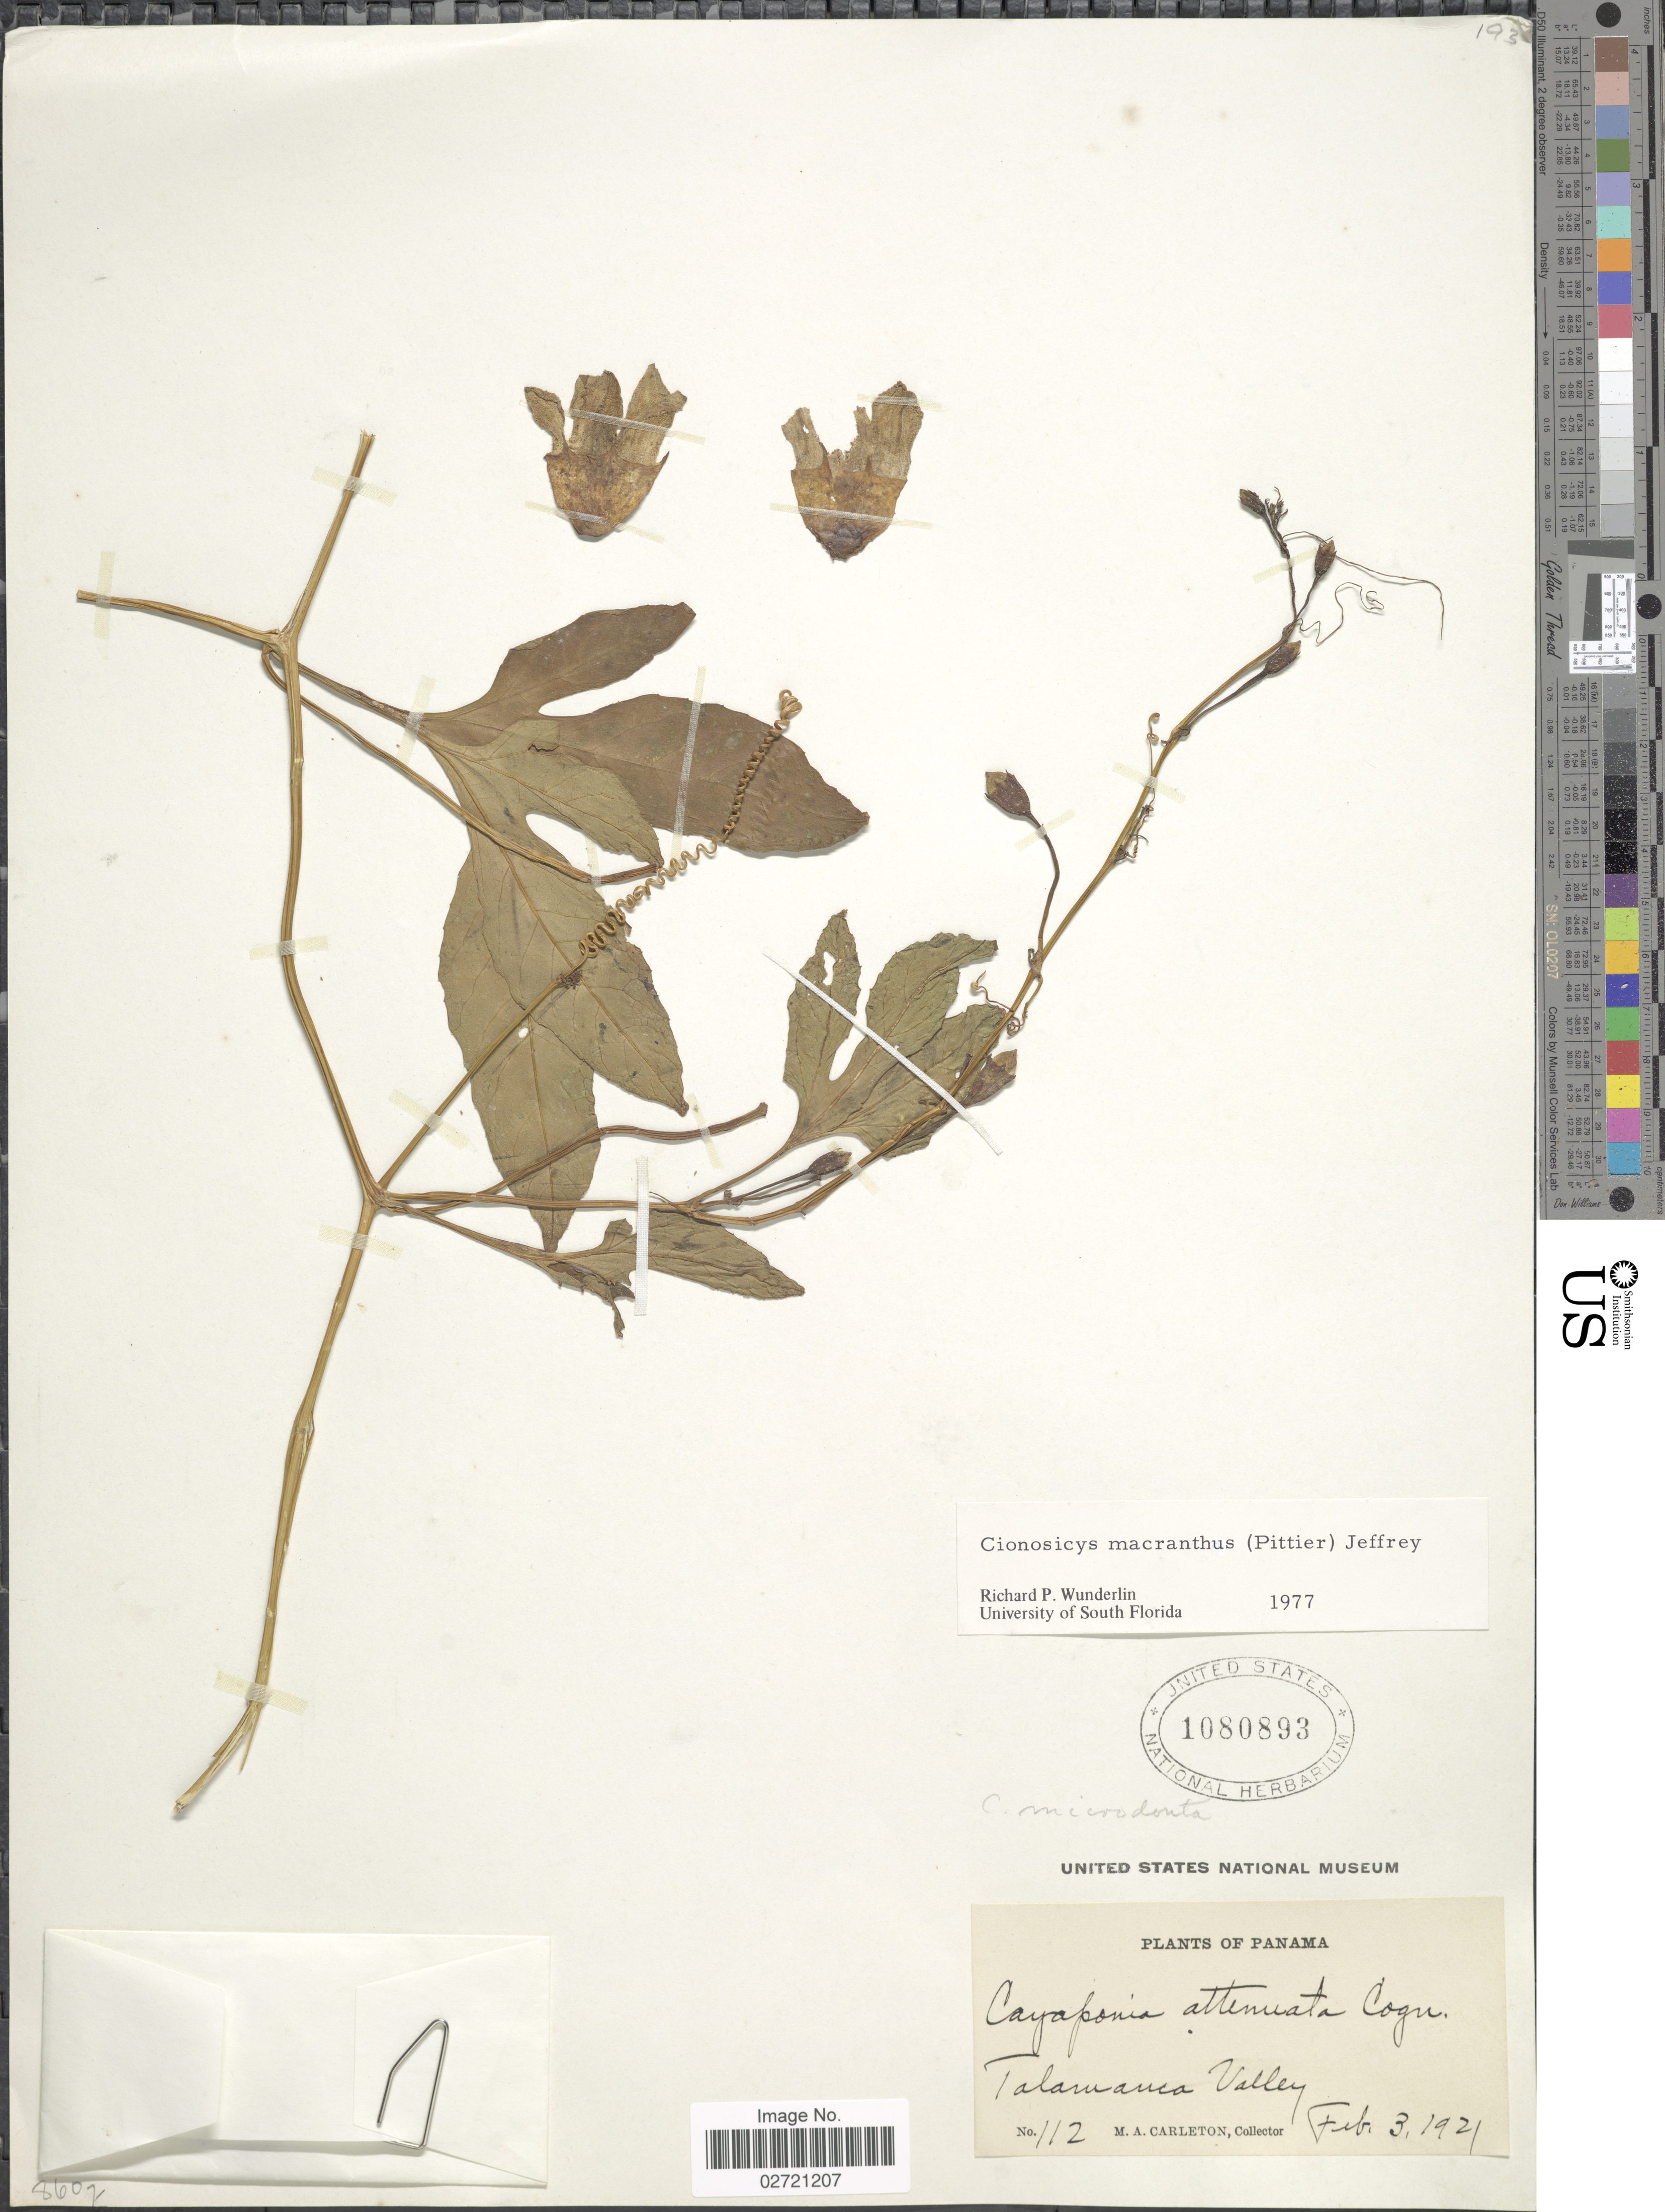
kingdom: Plantae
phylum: Tracheophyta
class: Magnoliopsida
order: Cucurbitales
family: Cucurbitaceae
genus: Cionosicys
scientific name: Cionosicys macranthus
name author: (Pittier) C. Jeffrey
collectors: M. A. Carleton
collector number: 112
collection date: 1921-02-03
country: Panama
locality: Talamanca Valley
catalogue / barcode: US 1080893